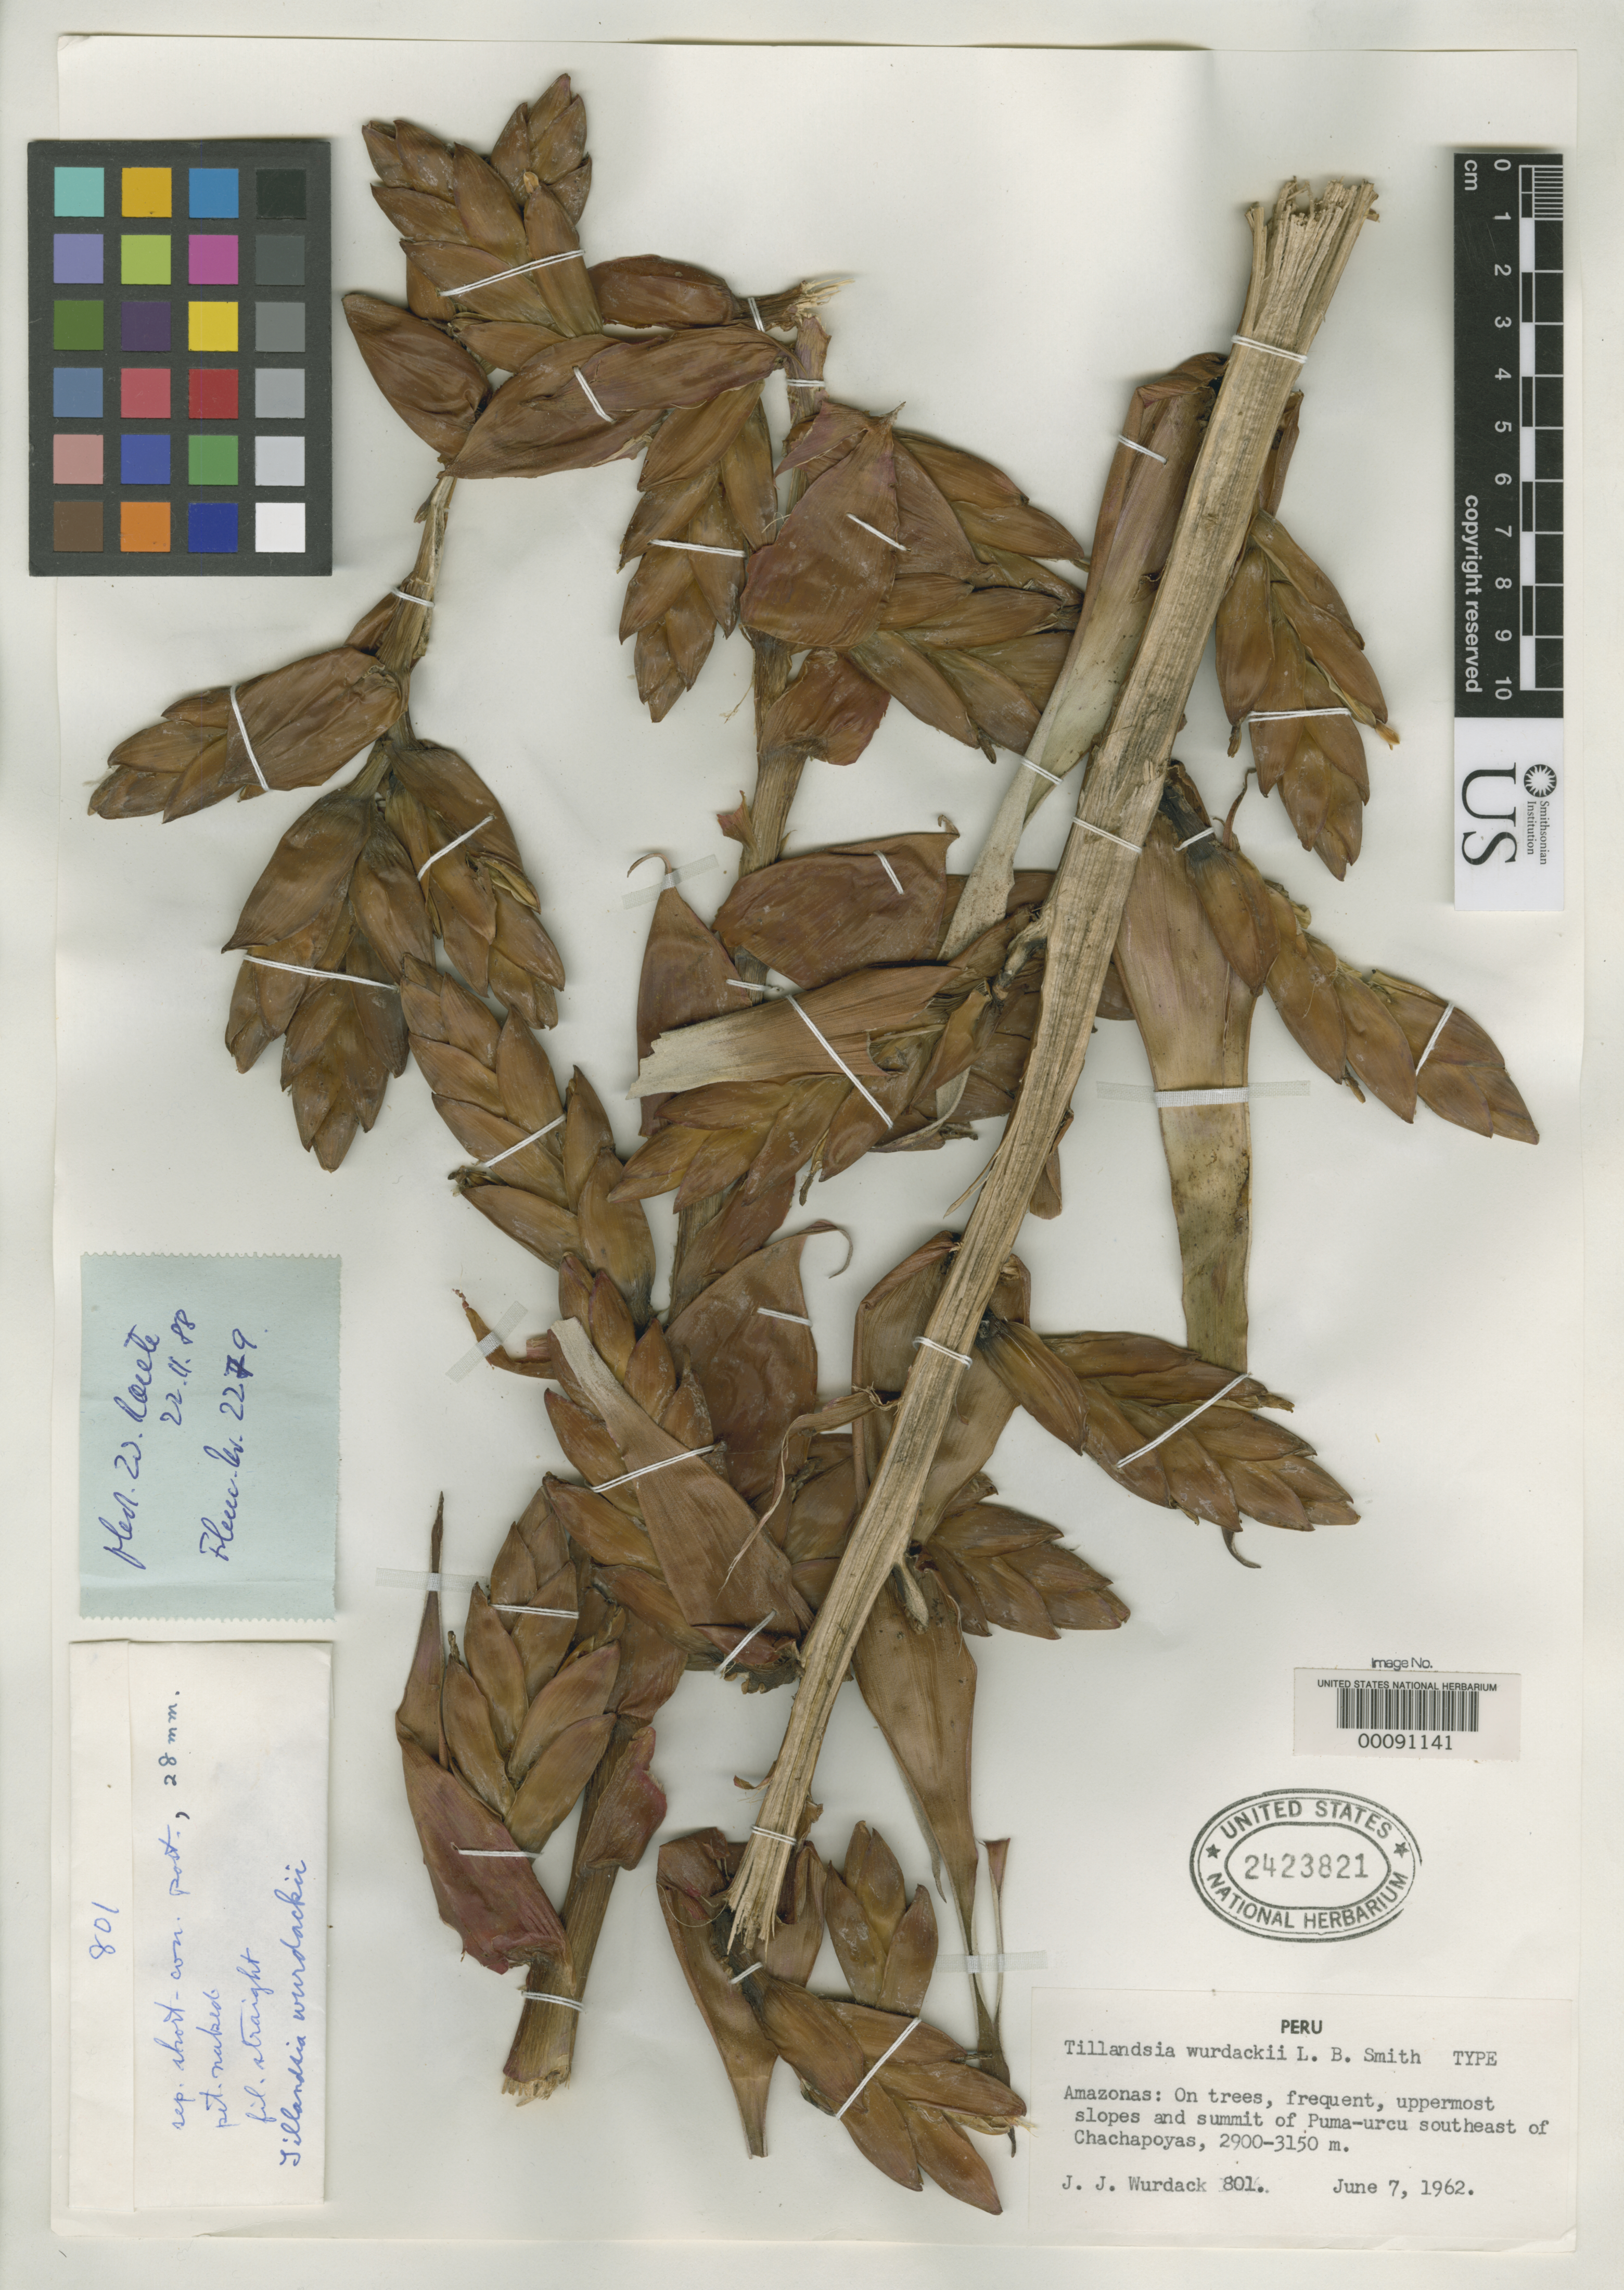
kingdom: Plantae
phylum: Tracheophyta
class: Liliopsida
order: Poales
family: Bromeliaceae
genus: Tillandsia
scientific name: Tillandsia wurdackii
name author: L.B. Sm.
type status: Holotype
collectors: J. J. Wurdack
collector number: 801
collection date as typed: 07 Jun 1962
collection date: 1962-06-07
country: Peru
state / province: Amazonas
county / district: Chachapoyas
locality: summit of Puma-Urcu, SE of Chachapoyas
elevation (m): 2900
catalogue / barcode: US 2423821